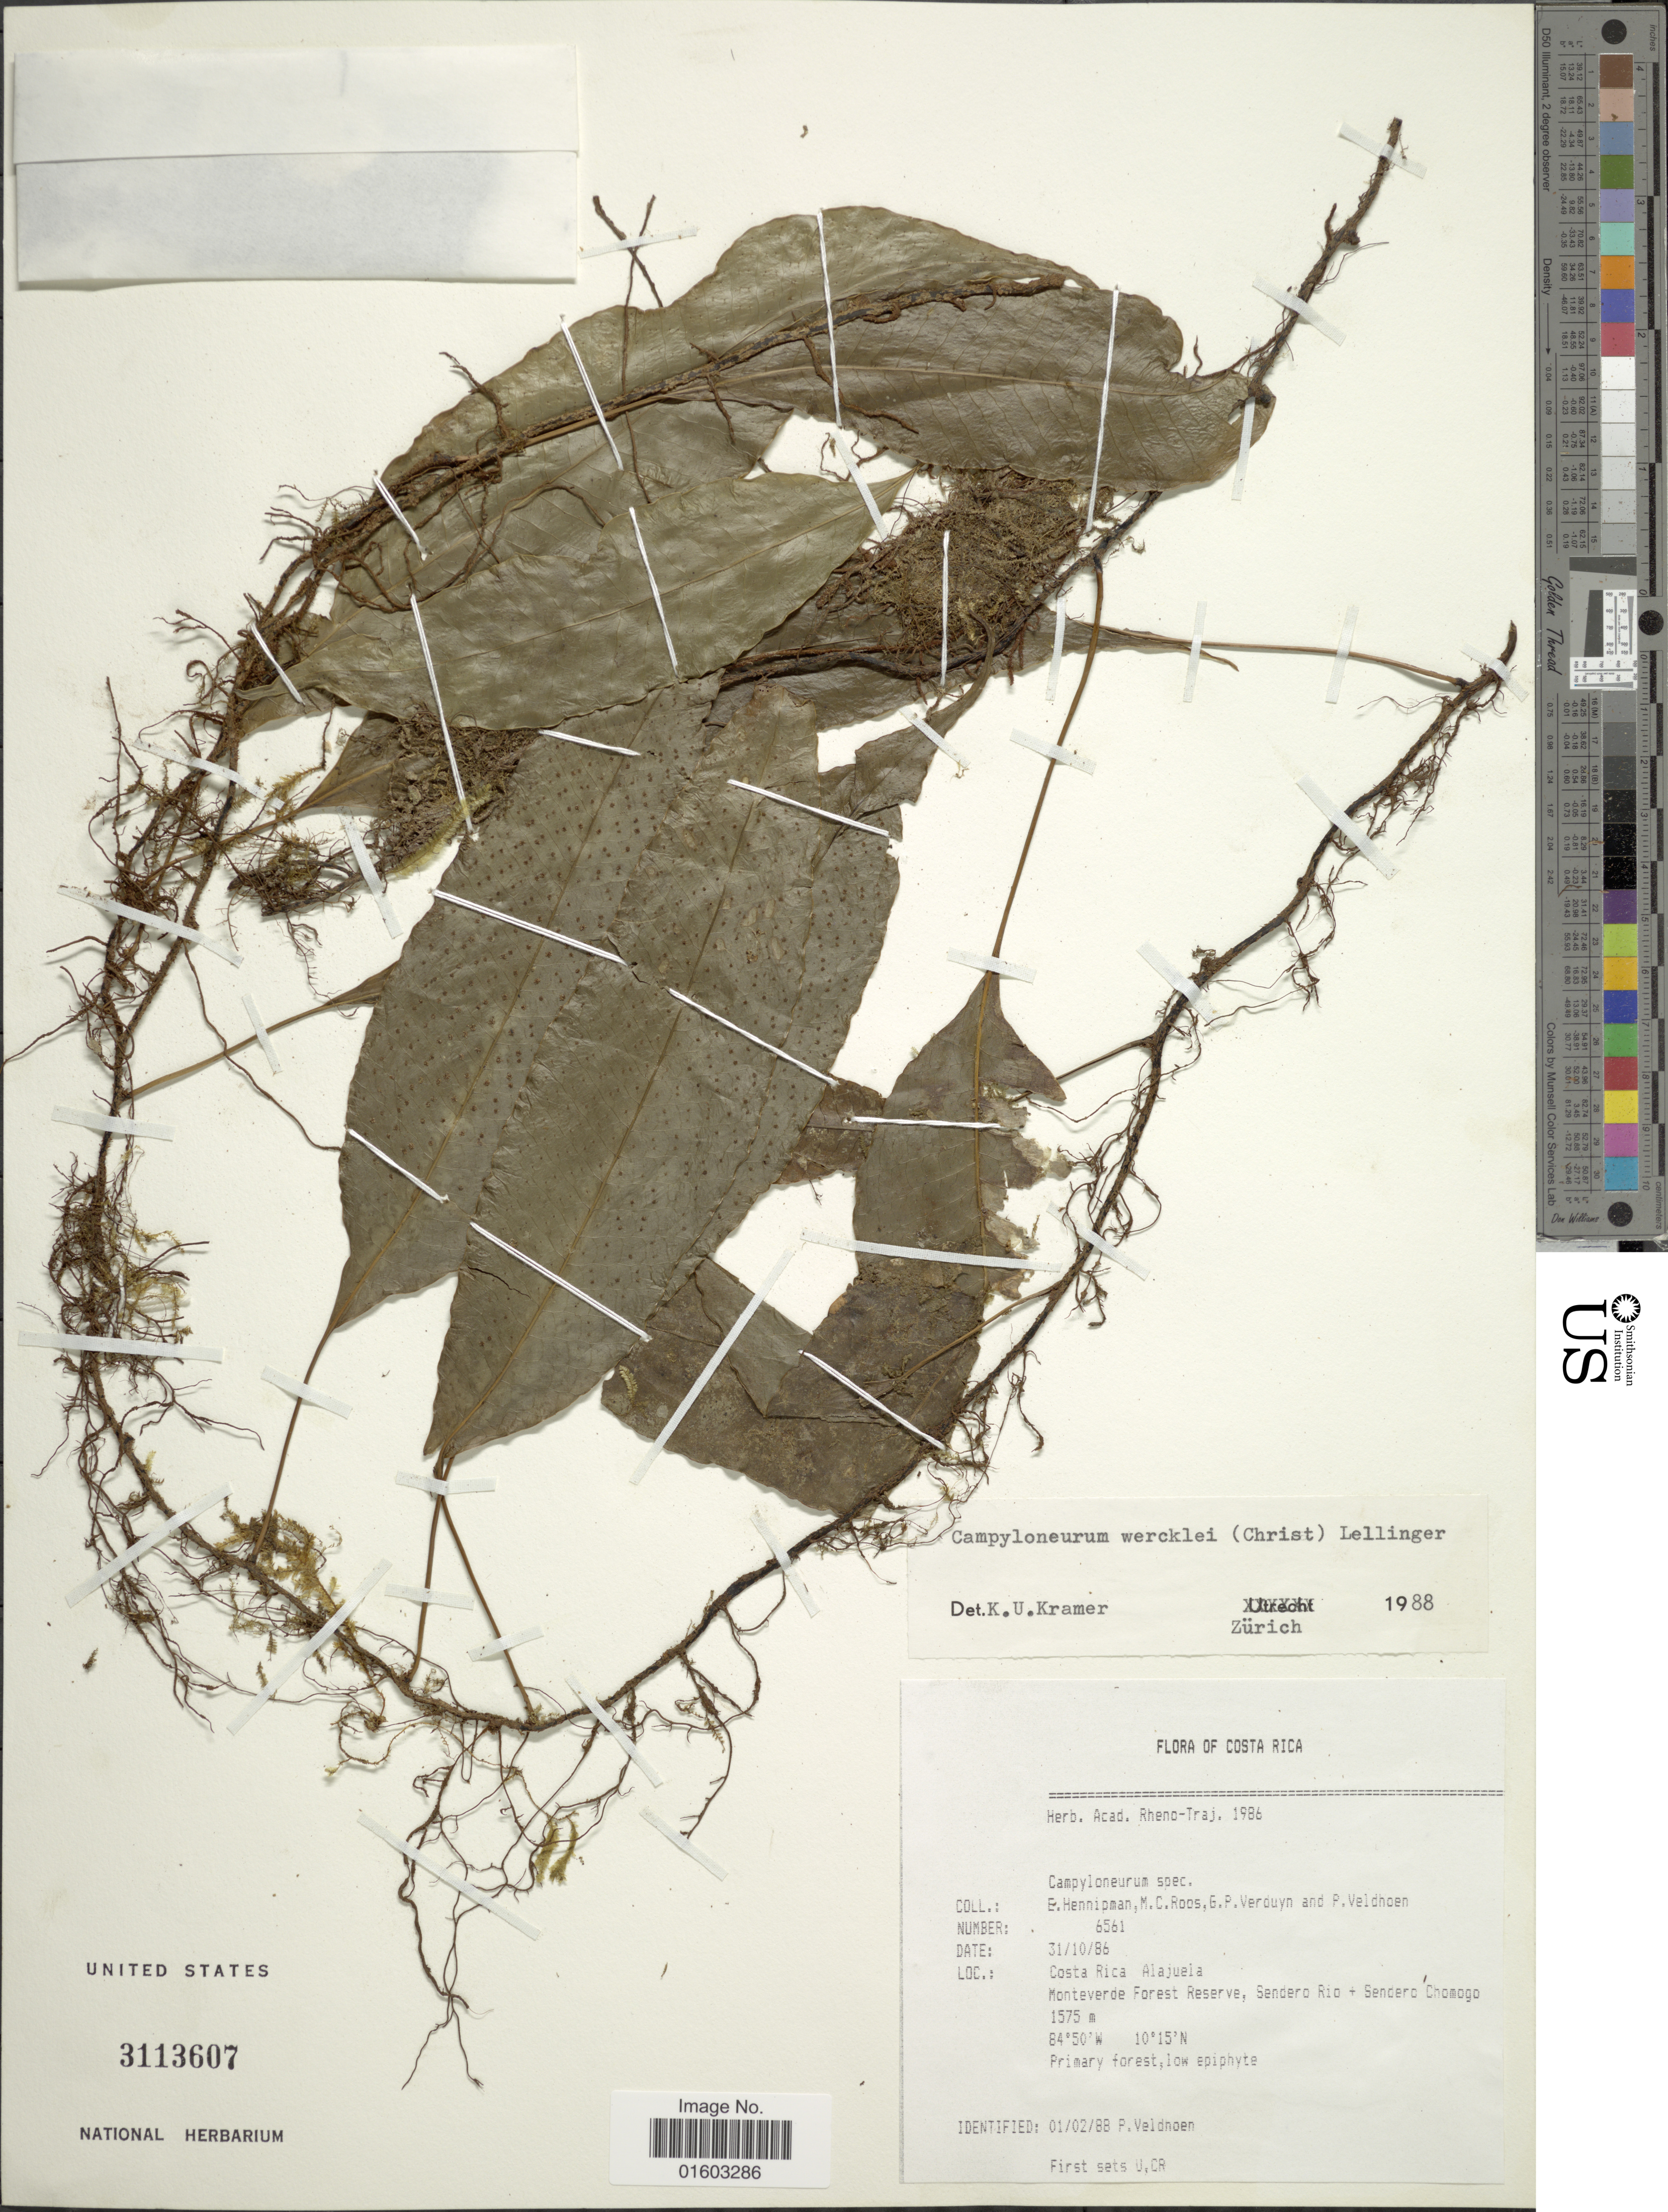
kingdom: Plantae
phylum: Tracheophyta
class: Polypodiopsida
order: Polypodiales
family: Polypodiaceae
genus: Campyloneurum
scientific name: Campyloneurum wercklei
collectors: E. Hennipman, M. C. Roos, G. Verduyn & P. Veldhoen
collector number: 6561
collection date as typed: Transcribed d/m/y: 31/10/86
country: Costa Rica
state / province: Alajuela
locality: Monteverde Forest Reserve, Sendero Rio + Sendero Onomogo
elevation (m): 1575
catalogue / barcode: US 3113607